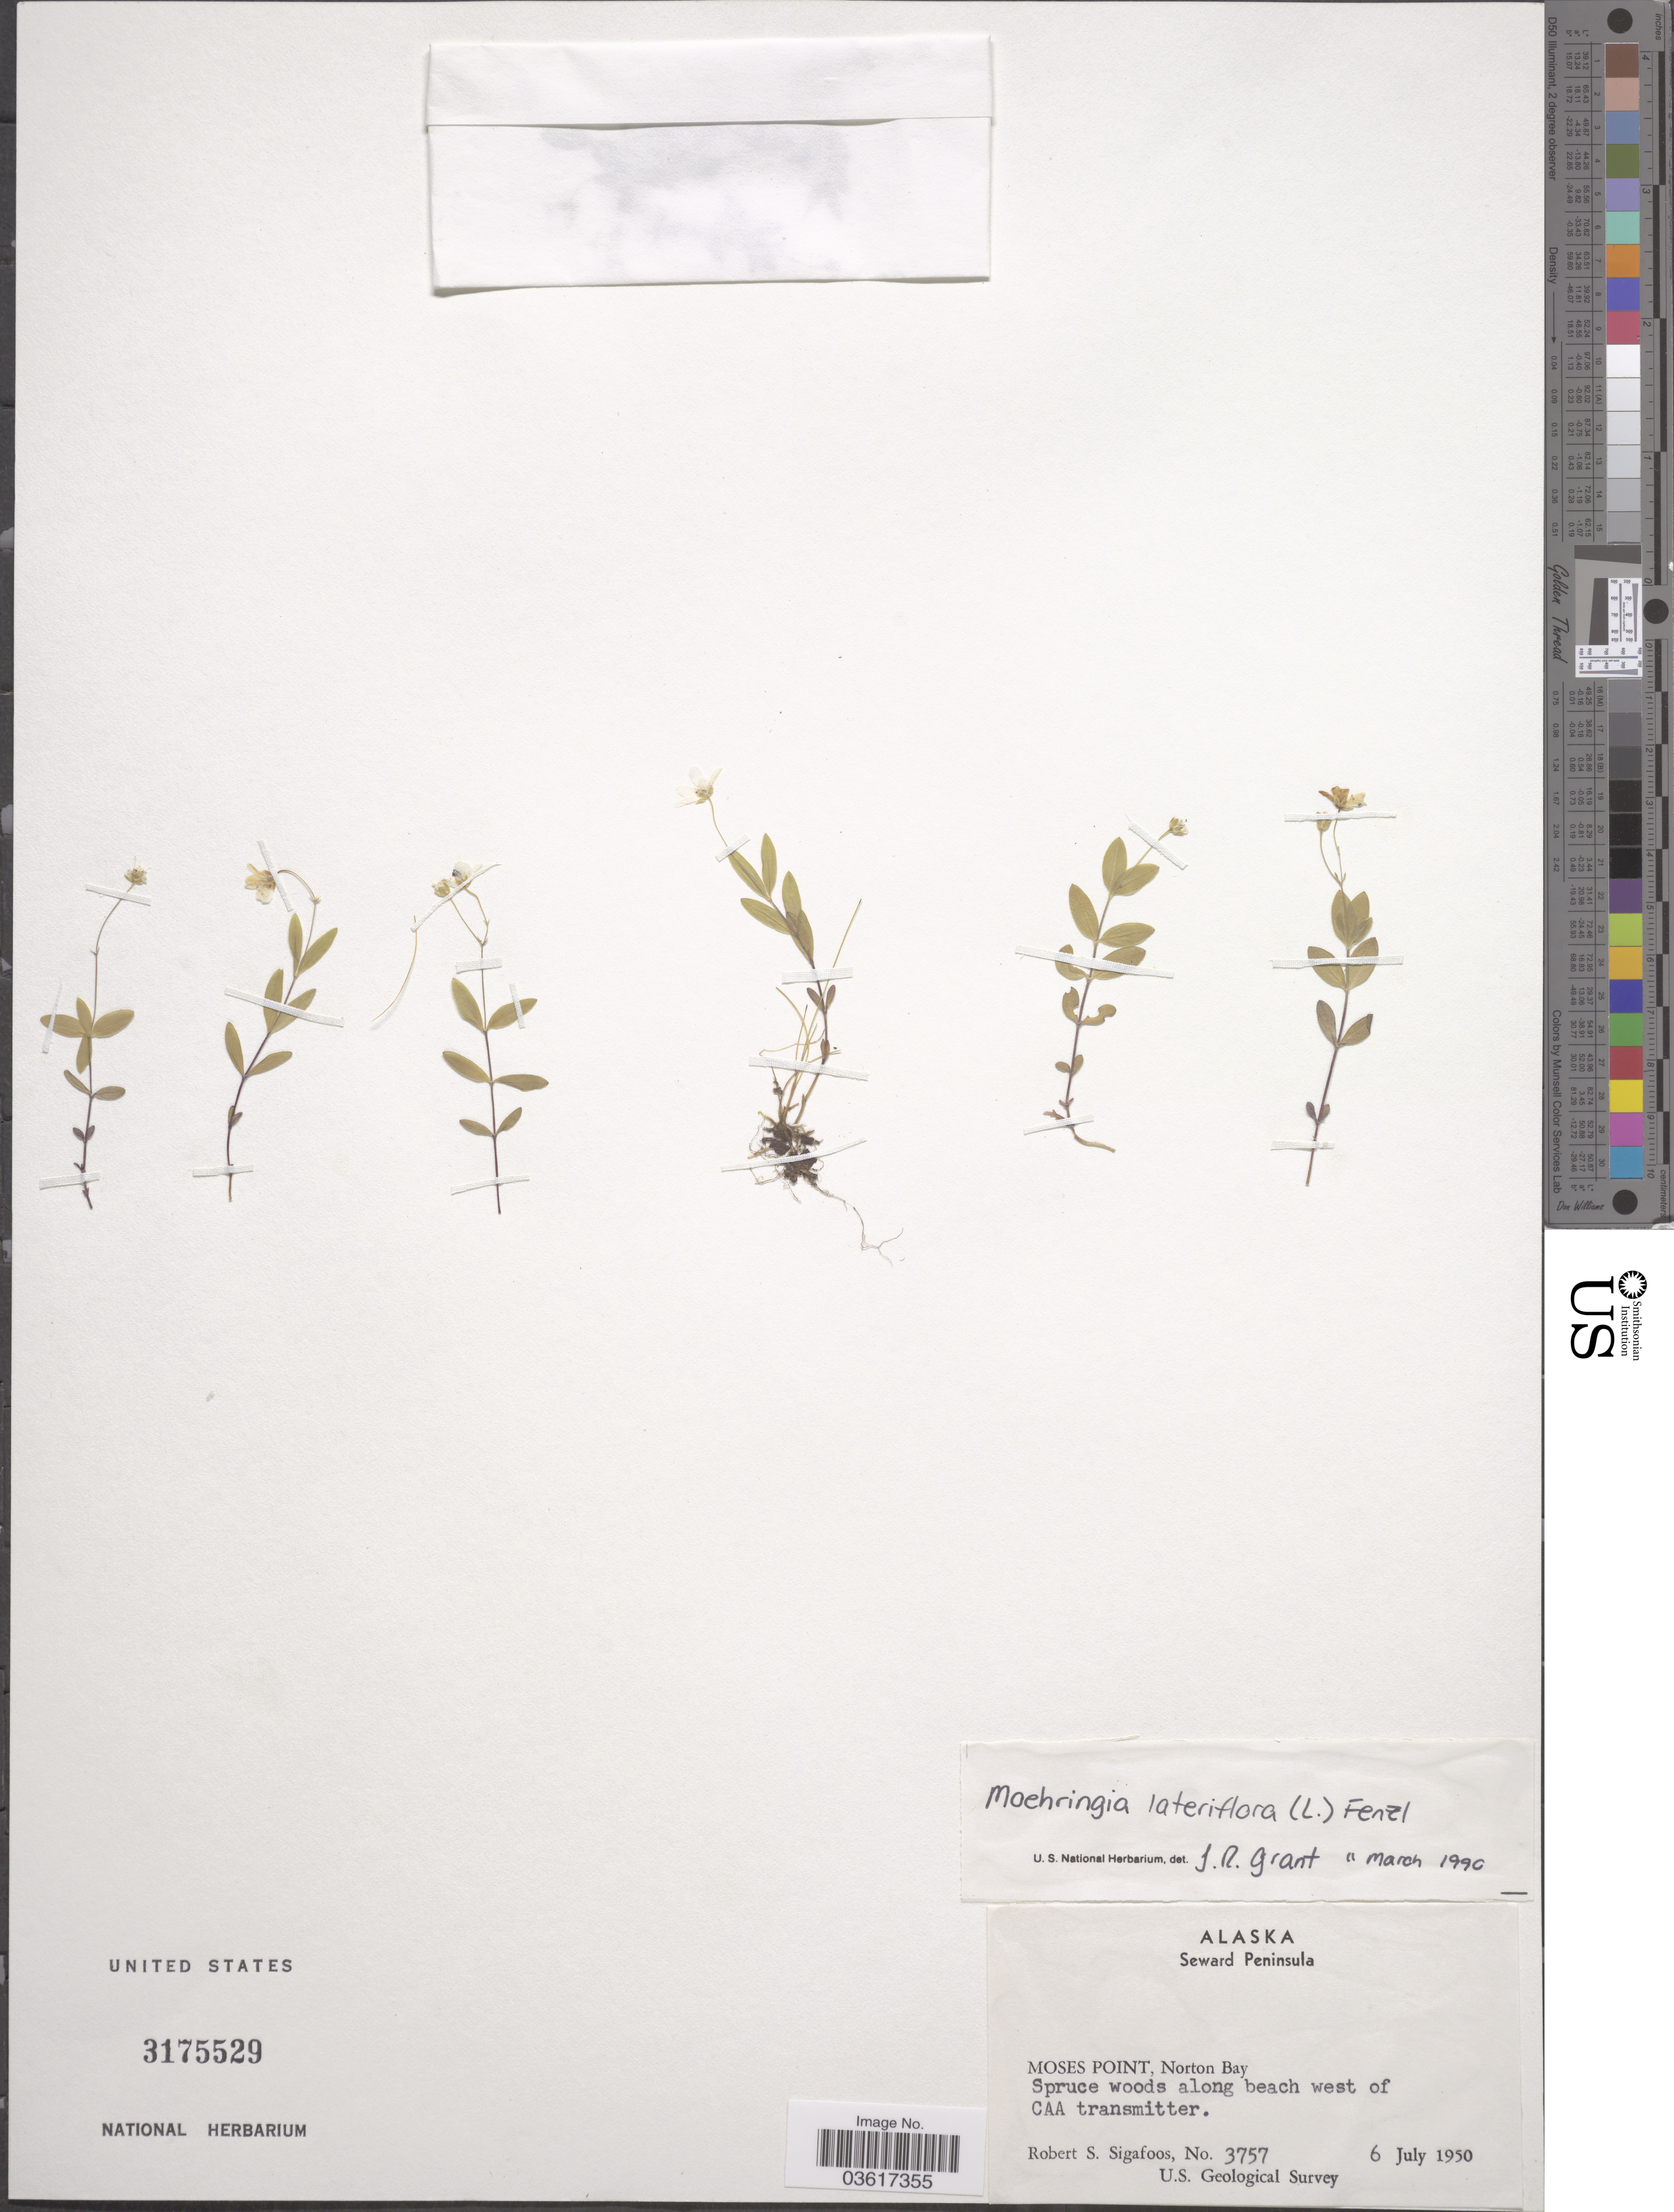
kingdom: Plantae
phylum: Tracheophyta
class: Magnoliopsida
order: Caryophyllales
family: Caryophyllaceae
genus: Moehringia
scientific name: Moehringia lateriflora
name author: (L.) Fenzl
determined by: Grant, J. R., (SWITZERLAND)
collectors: R. Sigafoos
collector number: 3757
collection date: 1950-07-06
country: United States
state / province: Alaska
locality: Seward Peninsula. Moses Point, Norton Bay. Along beach west of CAA transmitter.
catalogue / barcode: US 3175529